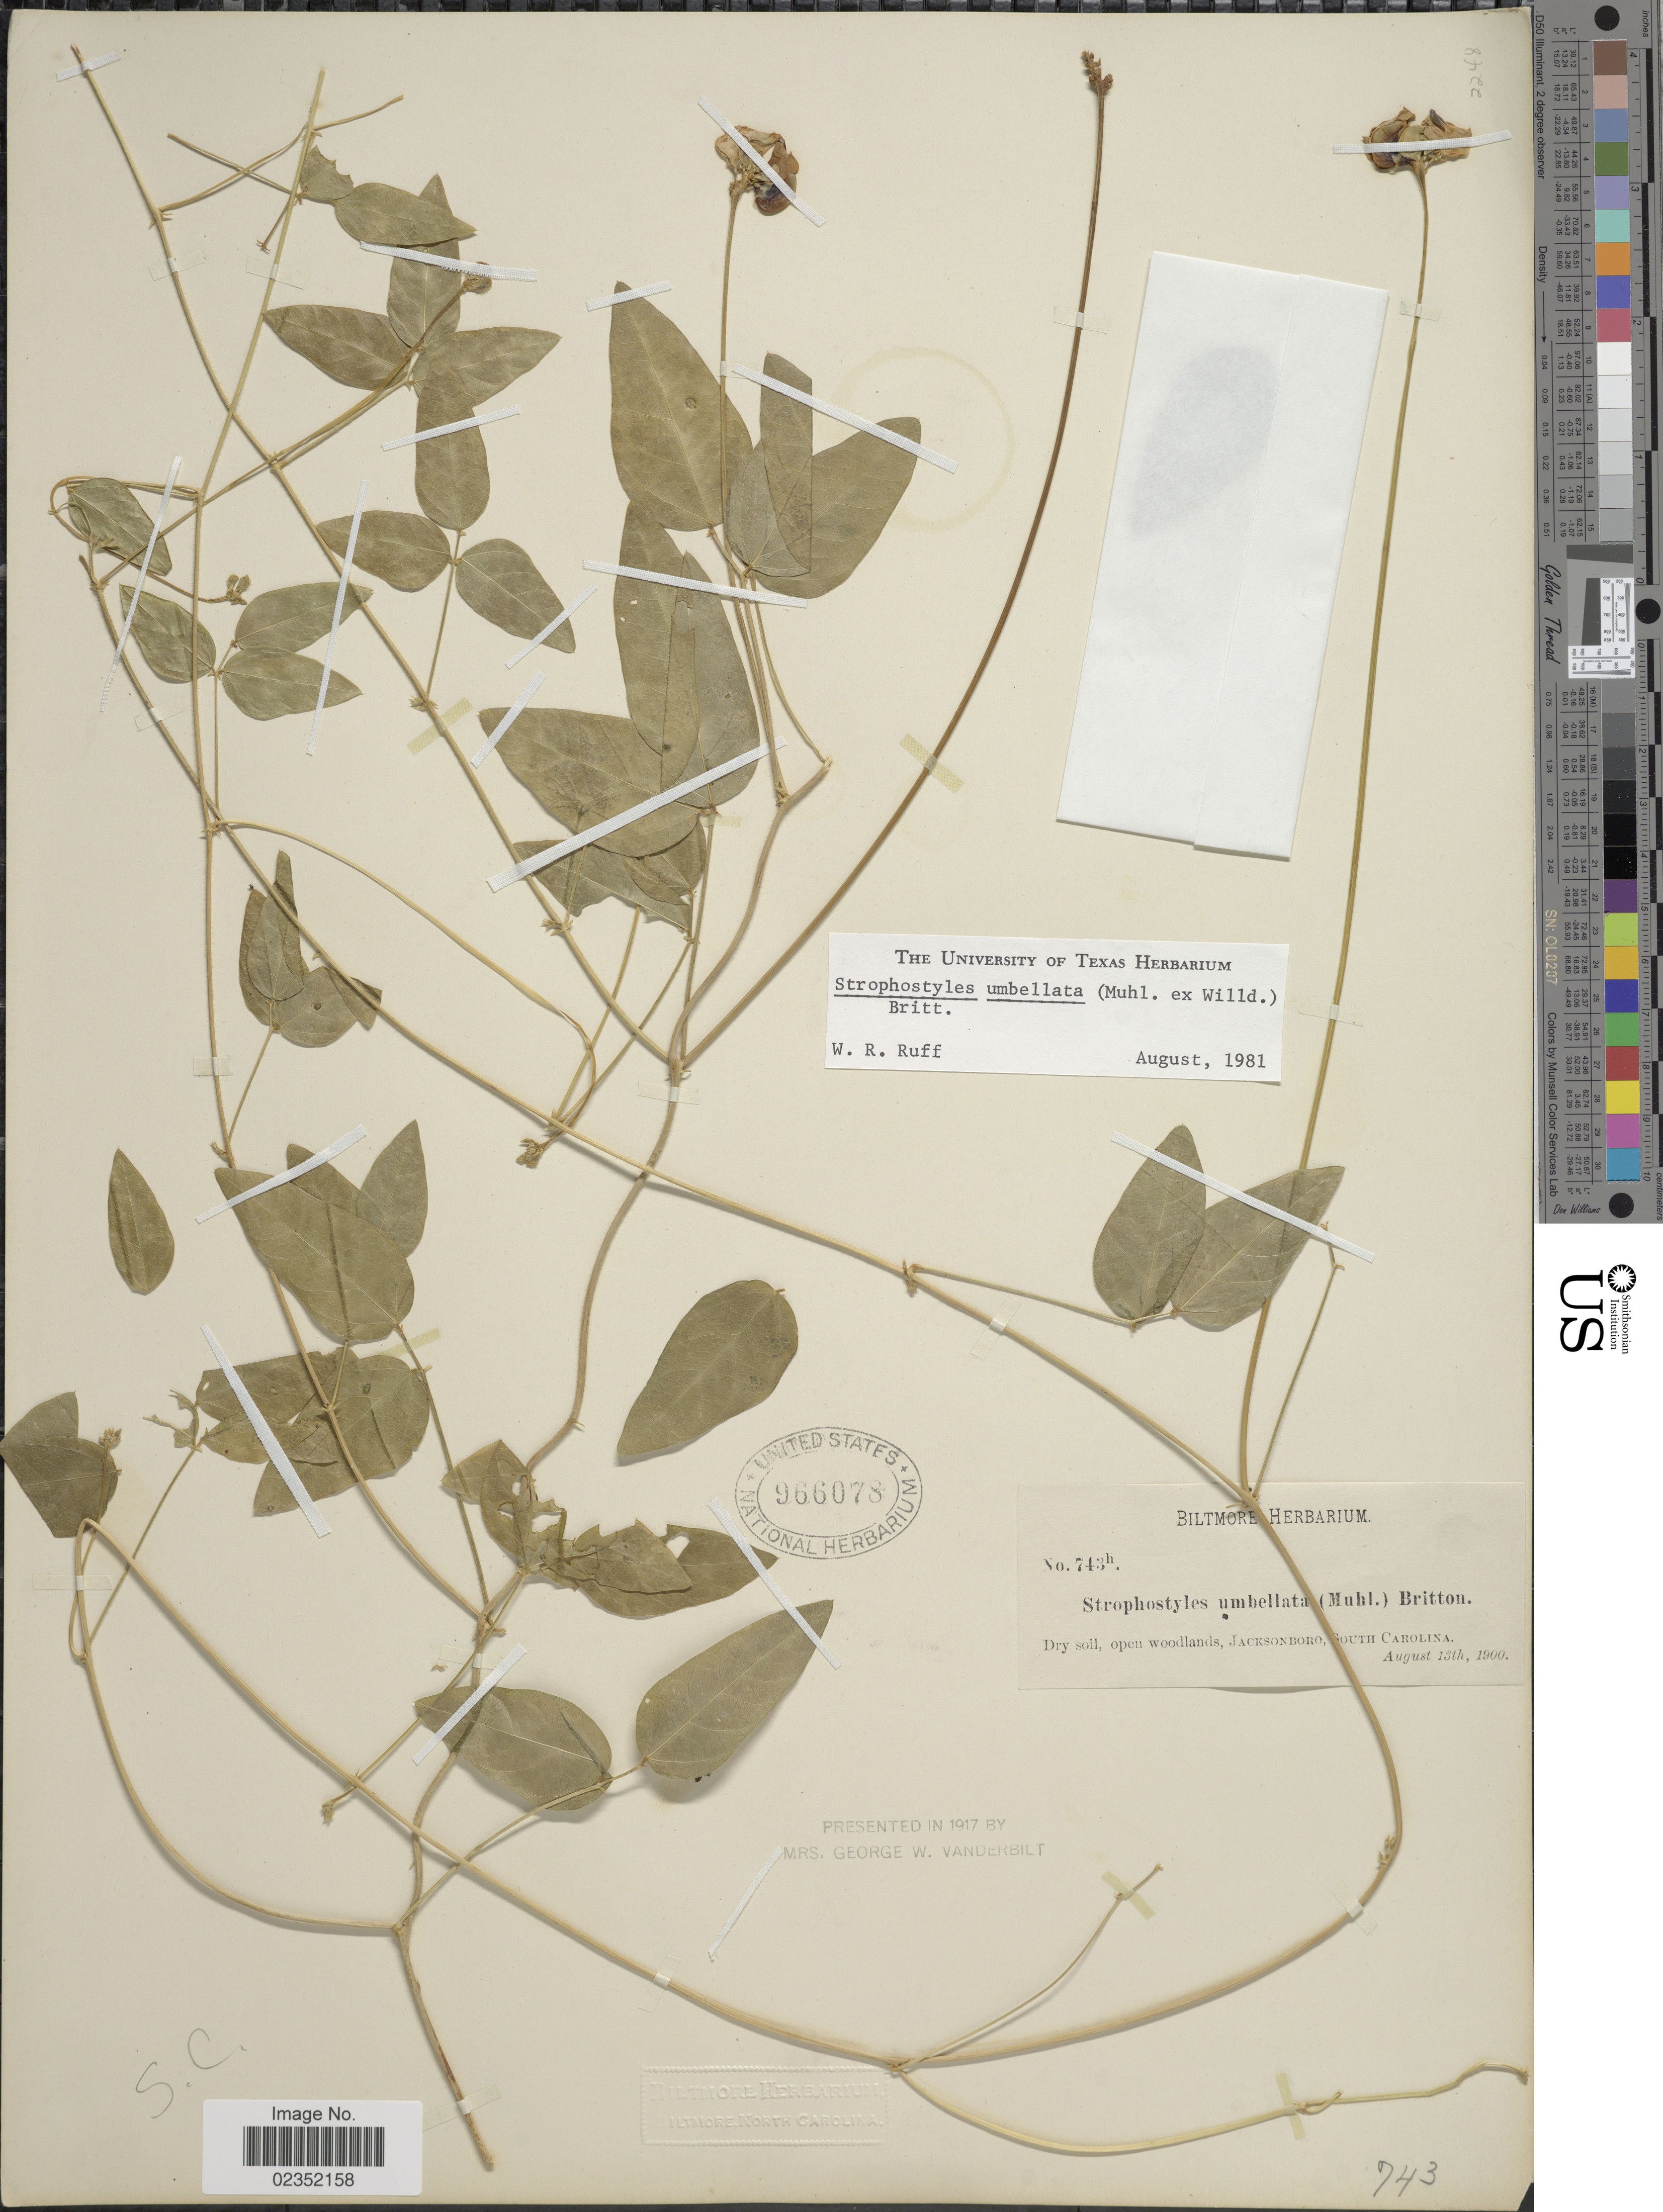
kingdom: Plantae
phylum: Tracheophyta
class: Magnoliopsida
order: Fabales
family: Fabaceae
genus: Strophostyles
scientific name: Strophostyles umbellata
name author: (Muhl. ex Willd.) Britton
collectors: ex herb. Biltmore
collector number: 743h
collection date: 1900-08-13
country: United States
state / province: South Carolina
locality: Dry soil, open woodlands, Jacksonboro, South Carolina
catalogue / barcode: US 966078